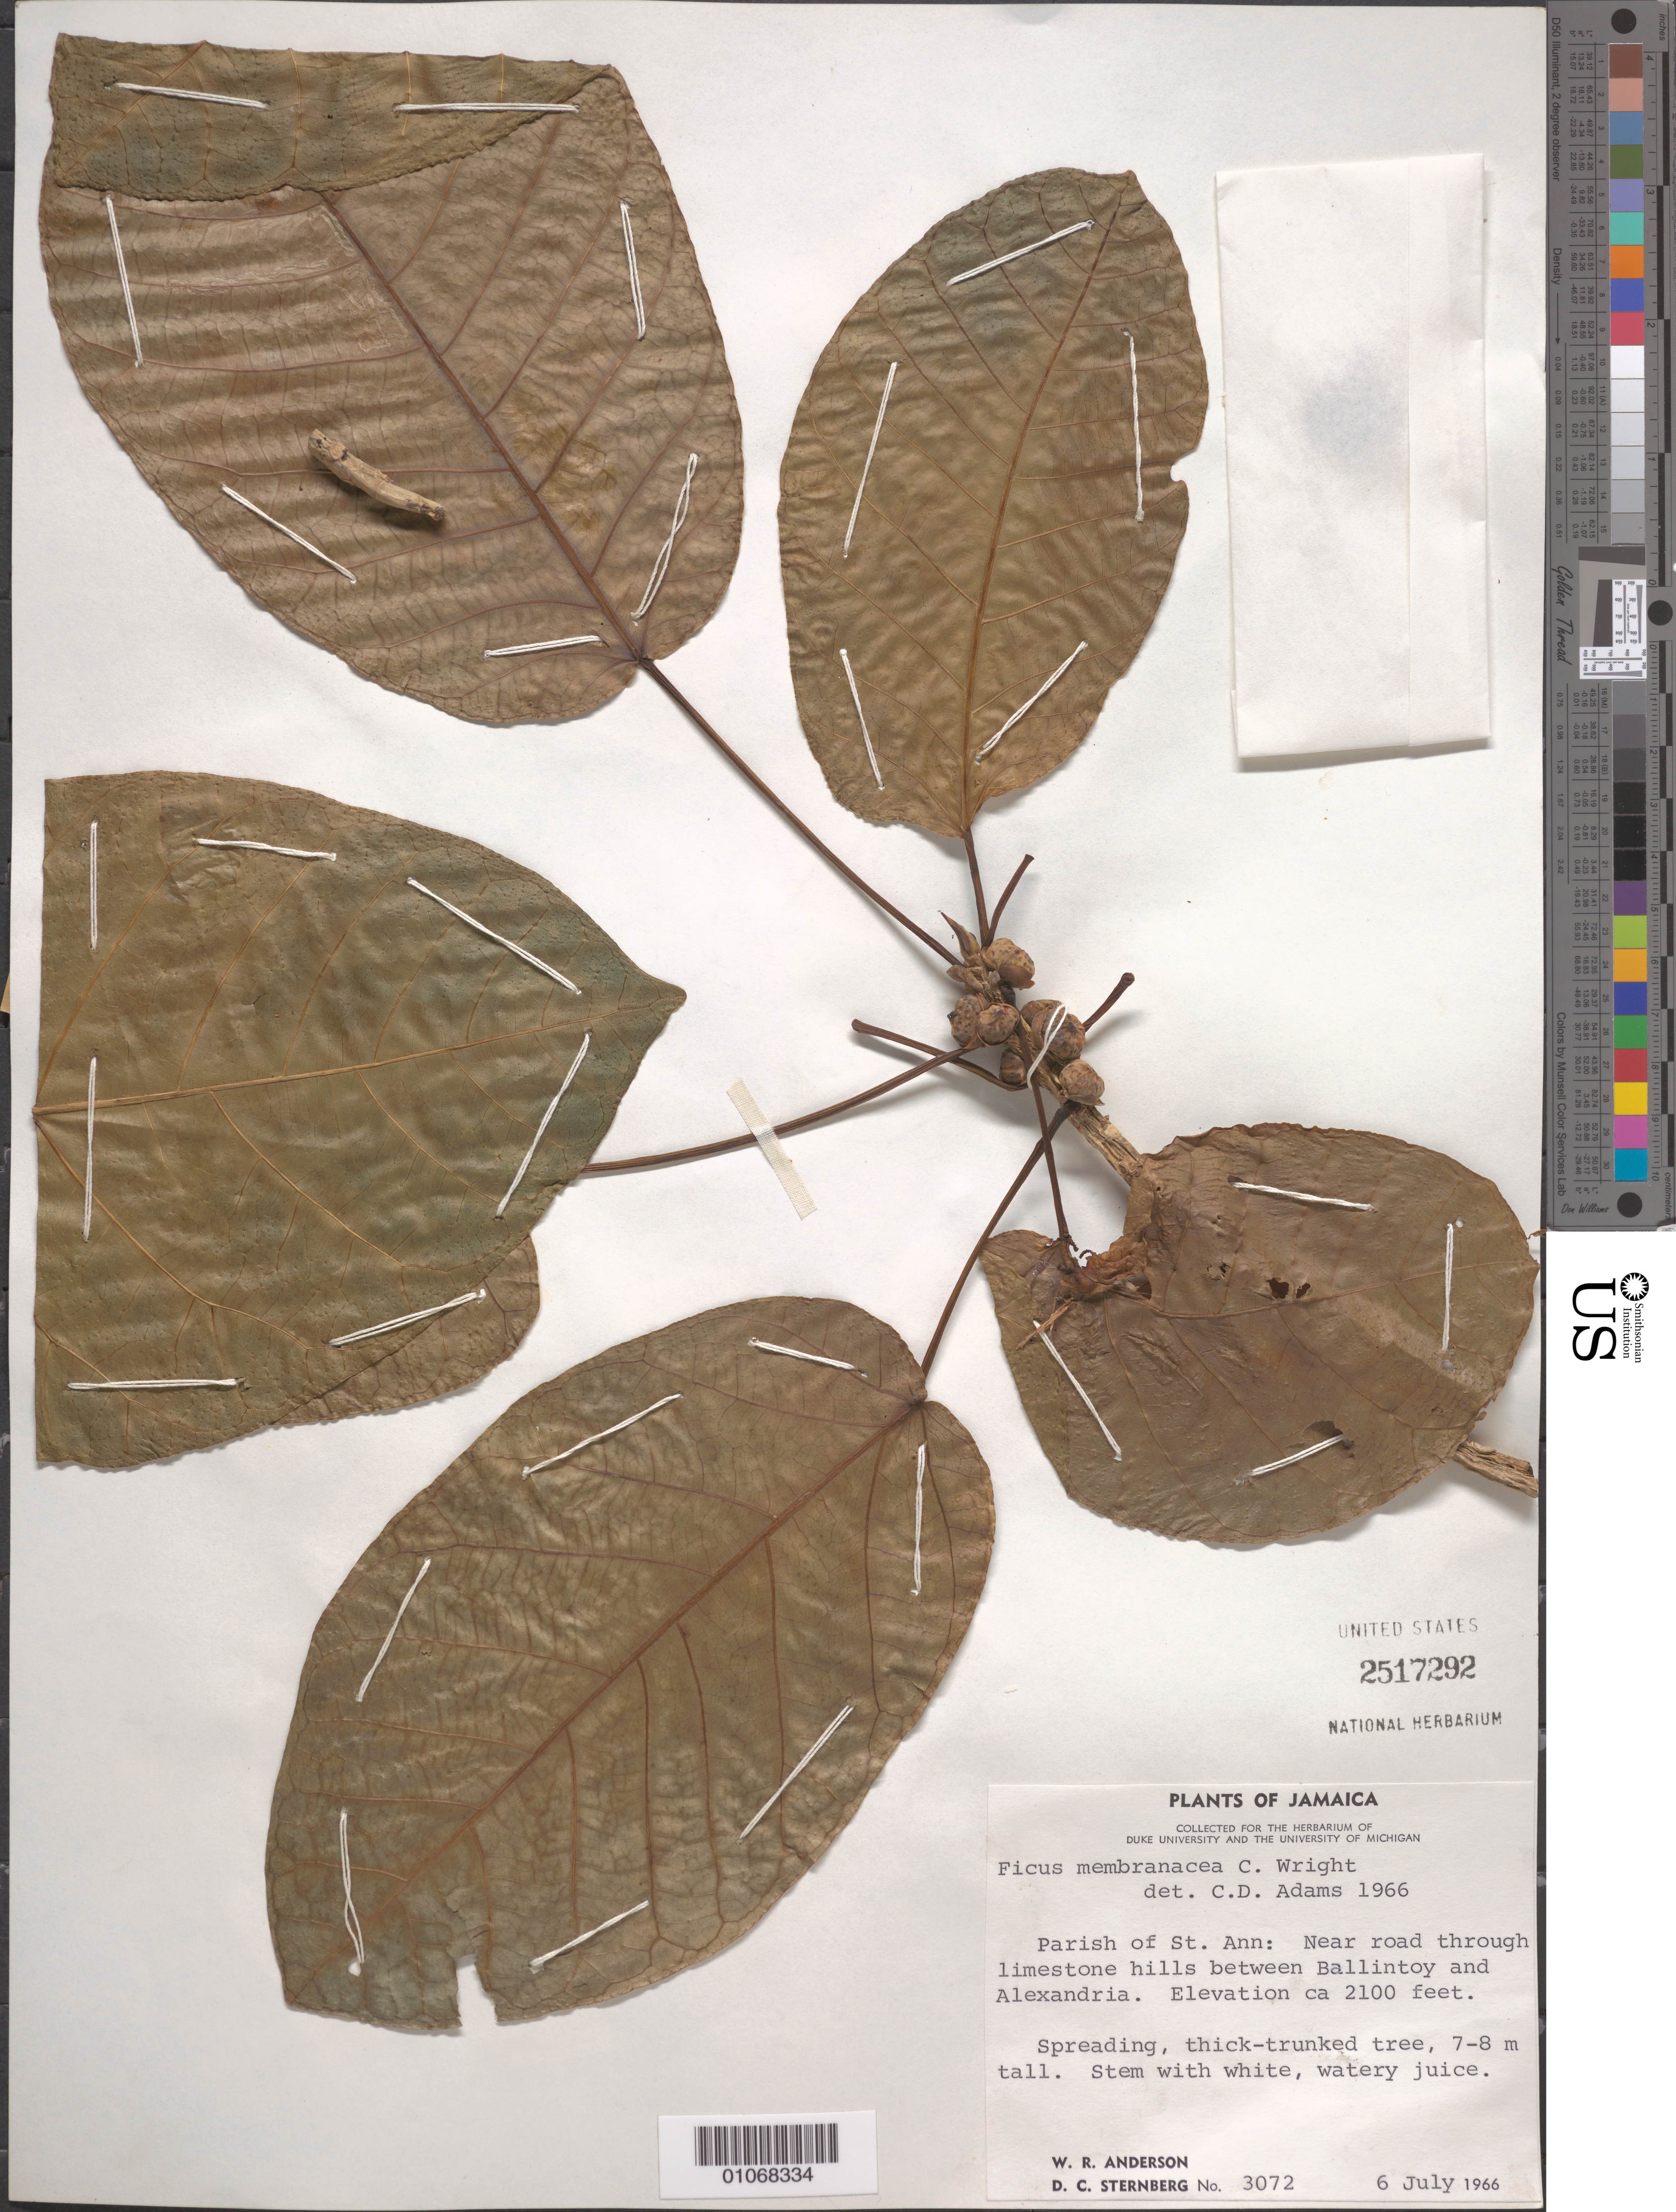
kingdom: Plantae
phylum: Tracheophyta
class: Magnoliopsida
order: Rosales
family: Moraceae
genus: Ficus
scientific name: Ficus membranacea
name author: C. Wright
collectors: W. R. Anderson & D. Sternberg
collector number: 3072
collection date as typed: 06 Jul 1966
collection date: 1966-07-06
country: Jamaica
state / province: Saint Ann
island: Jamaica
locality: Near road through limestone hills between Ballingtoy and Alexandria.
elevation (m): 640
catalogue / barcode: US 2517292